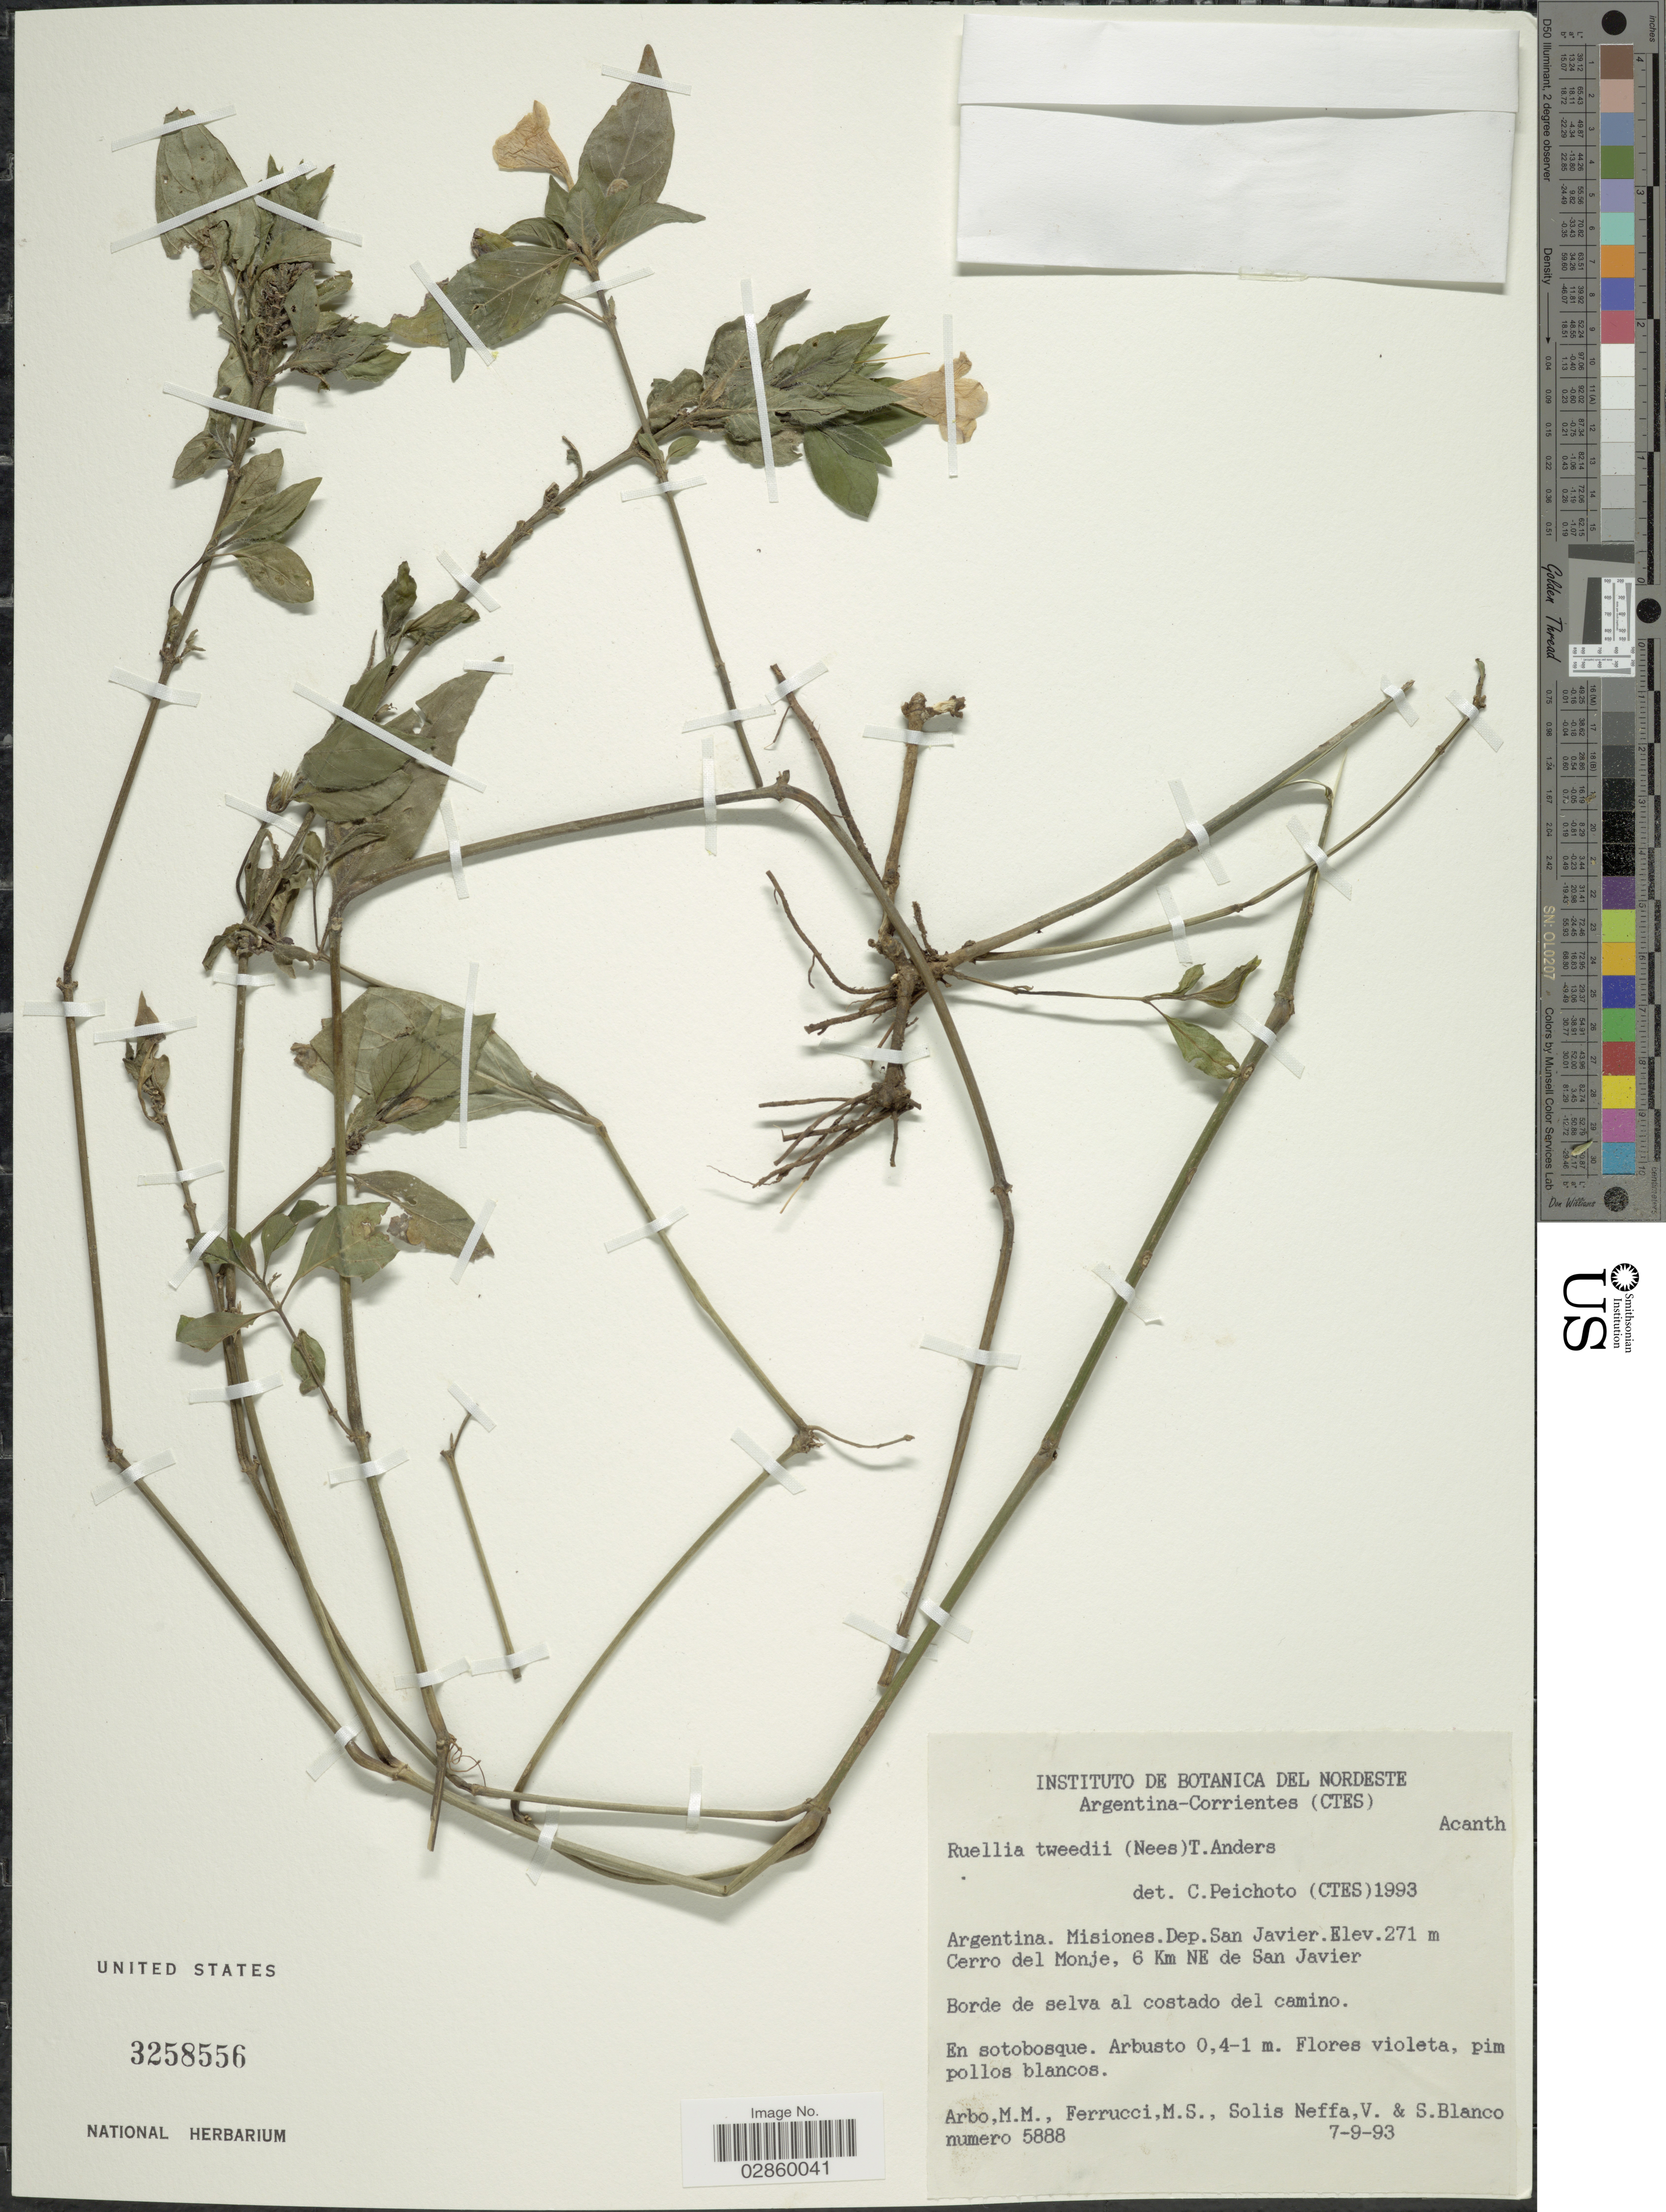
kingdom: Plantae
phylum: Tracheophyta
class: Magnoliopsida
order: Lamiales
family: Acanthaceae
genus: Ruellia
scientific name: Ruellia erythropus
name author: (Nees) Lindau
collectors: M. M. Arbo, M. S. Ferrucci, V. Solis Neffa & S. Blanco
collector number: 5888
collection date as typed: Transcribed d/m/y: 7/9/93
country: Argentina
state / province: Misiones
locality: Misiones, Dep. San Javier, Cerro del Monje, 6 Km NE de San Javier.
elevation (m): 271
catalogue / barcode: US 3258556